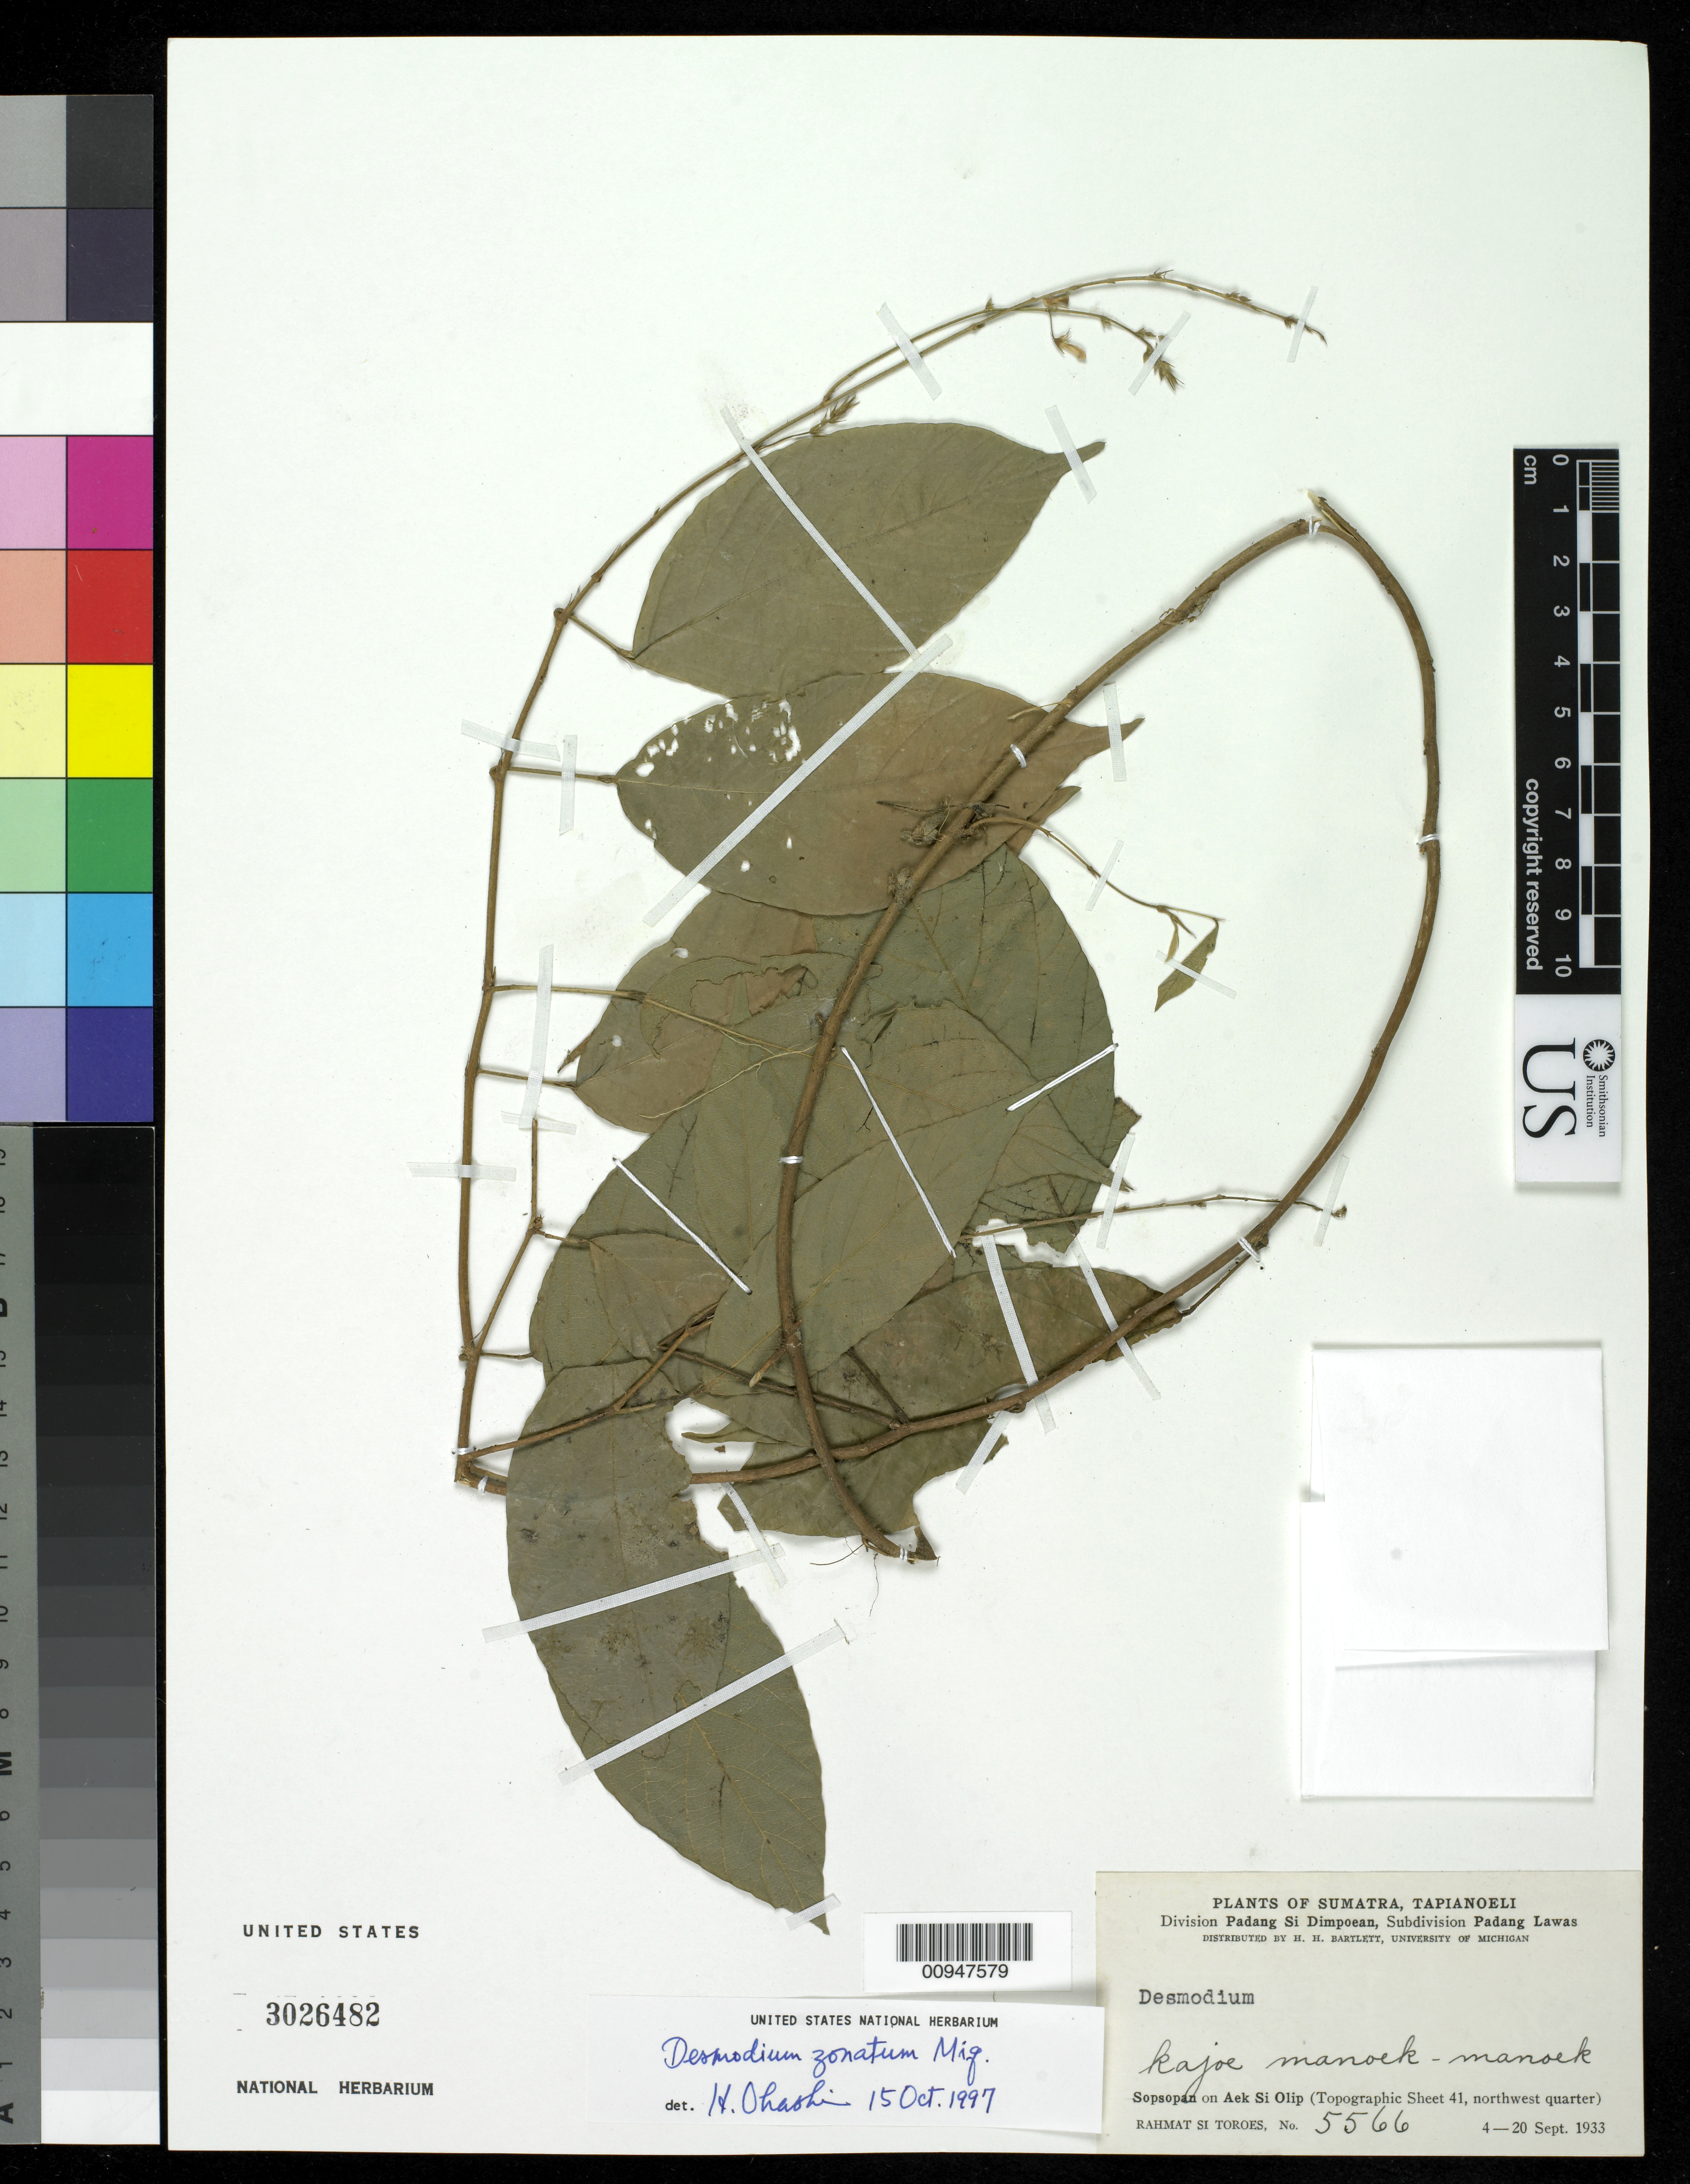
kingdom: Plantae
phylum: Tracheophyta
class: Magnoliopsida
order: Fabales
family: Fabaceae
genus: Sohmaea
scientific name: Sohmaea zonata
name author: (Miq.) H. Ohashi & K. Ohashi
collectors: Rahmat Si Boeea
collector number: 5566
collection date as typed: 04 Sep 1933 to 20 Sep 1933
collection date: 1933-09-04/1933-09-20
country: Indonesia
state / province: Sumatra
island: Sumatra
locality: Sopsopan on Aek Si Olip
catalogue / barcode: US 3026482